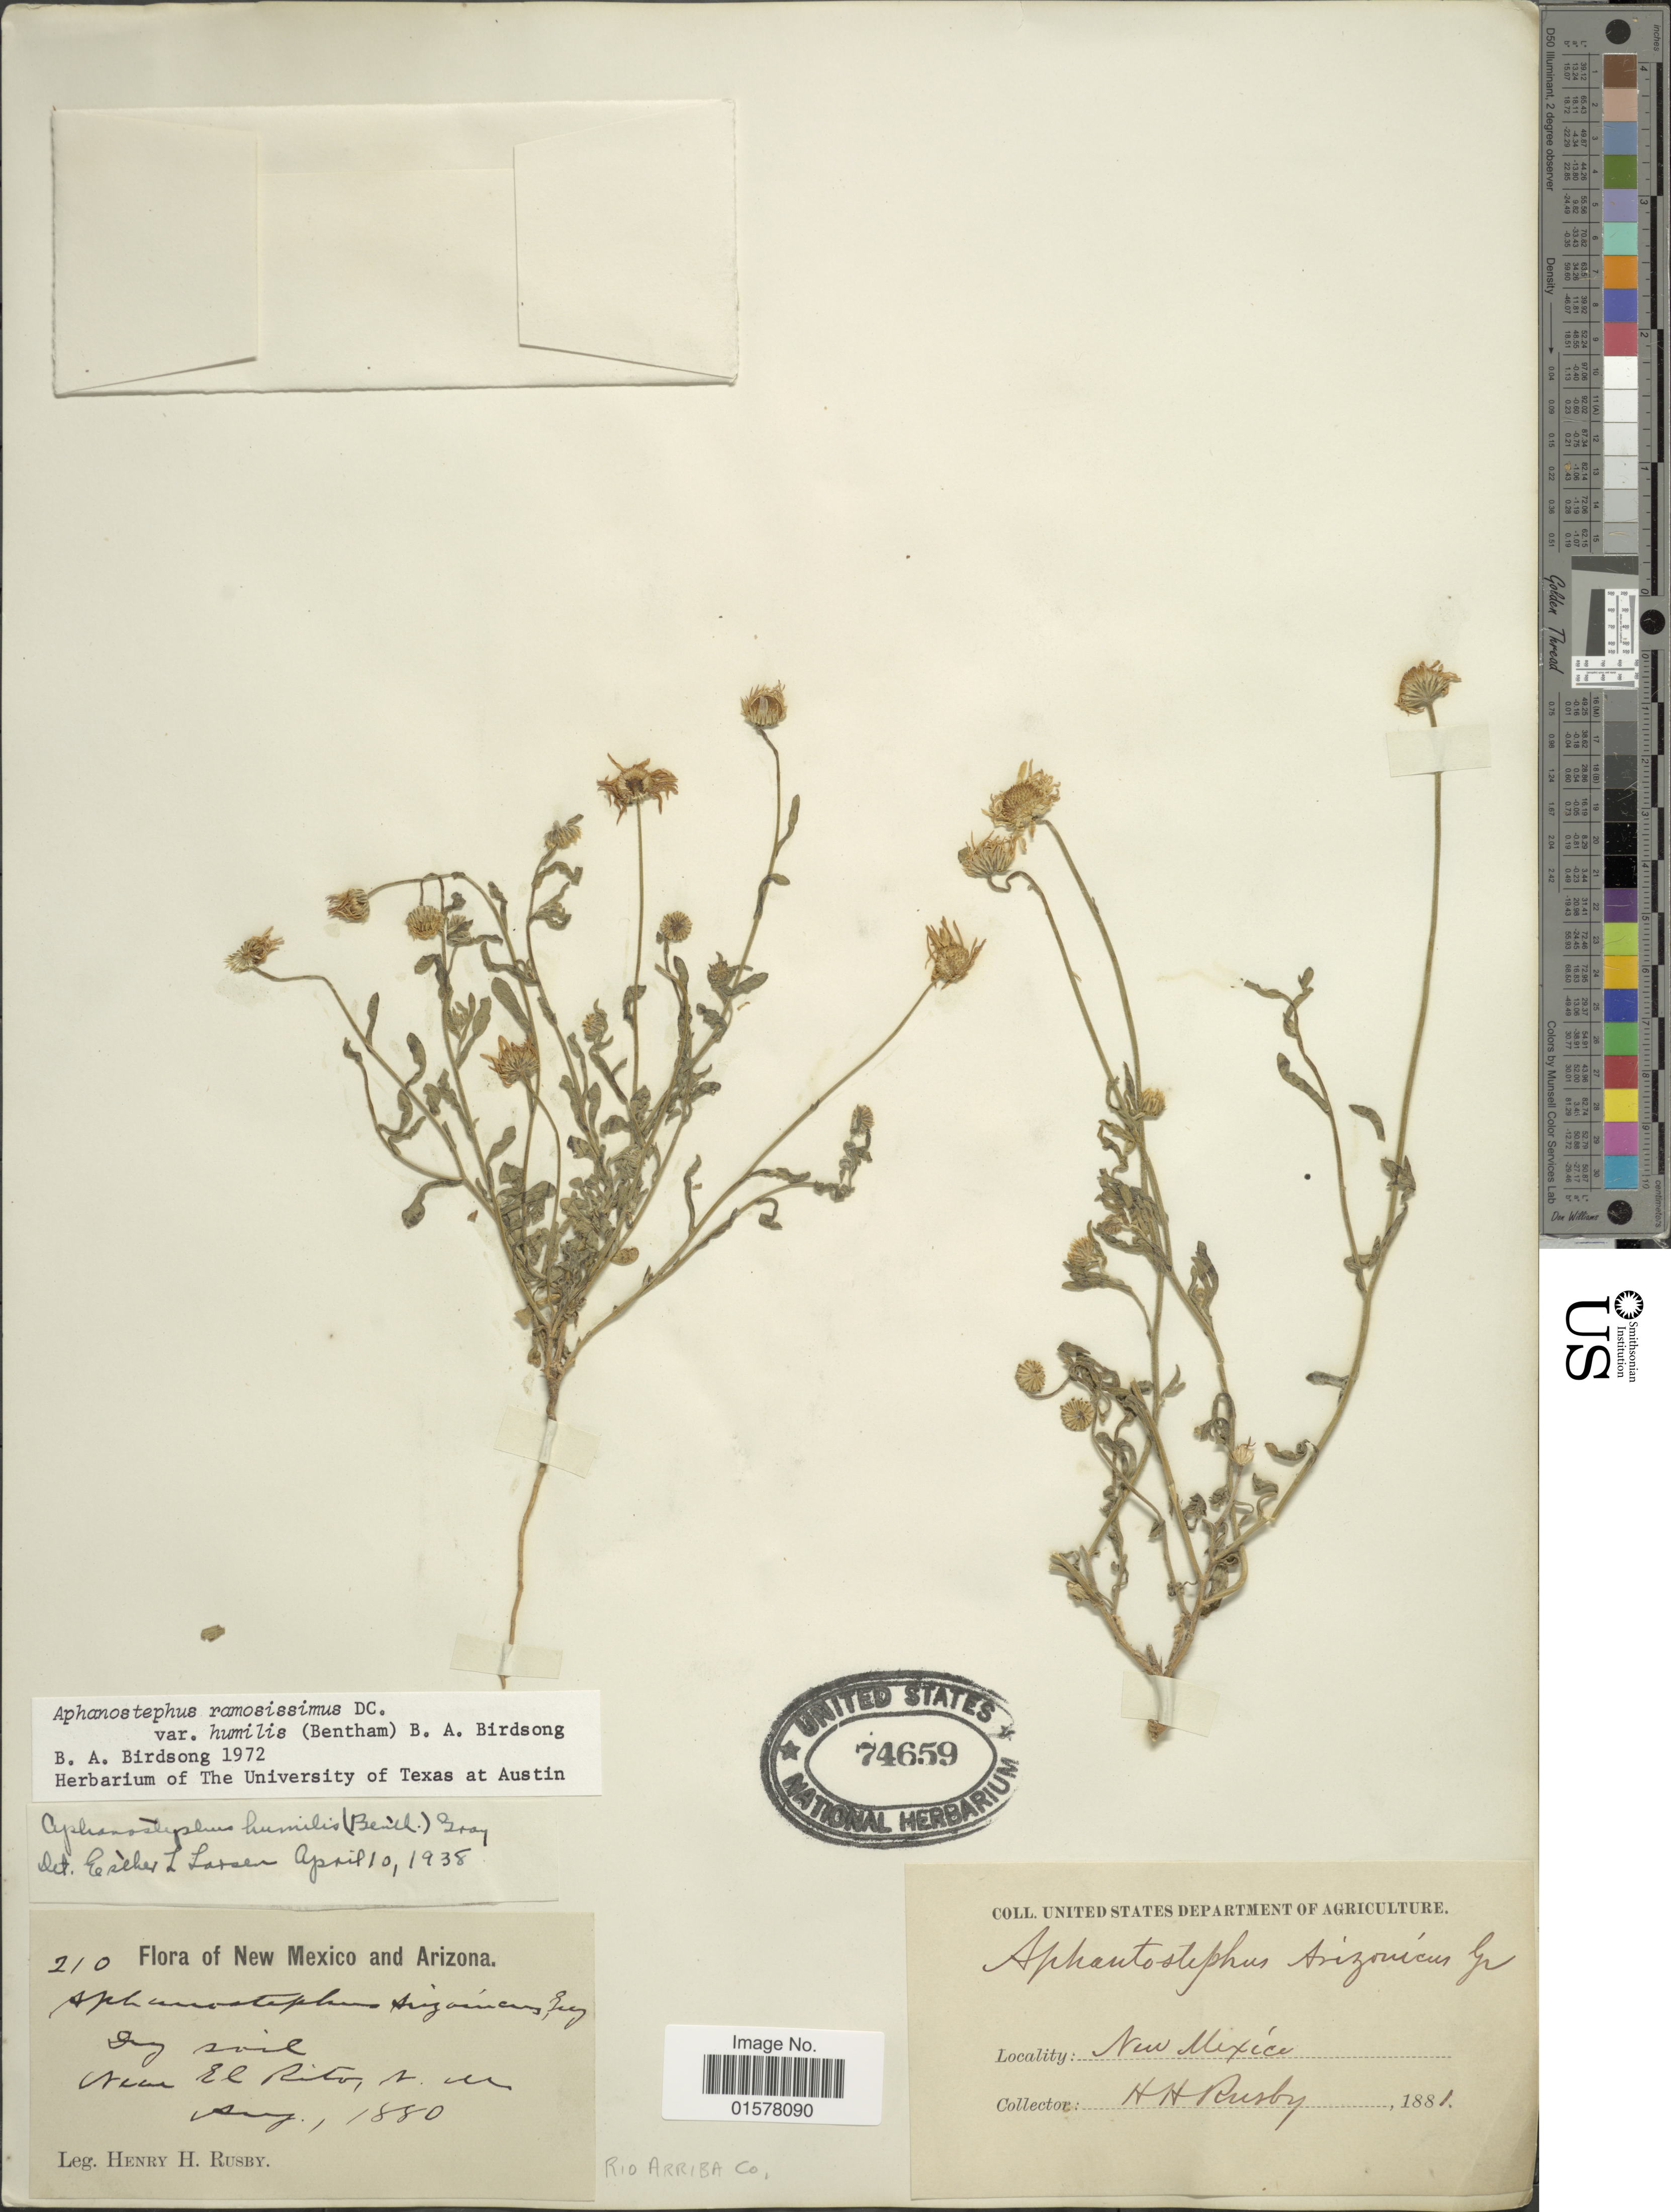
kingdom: Plantae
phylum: Tracheophyta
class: Magnoliopsida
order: Asterales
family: Asteraceae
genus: Aphanostephus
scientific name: Aphanostephus ramosissimus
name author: DC.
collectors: H. H. Rusby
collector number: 210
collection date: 1880-08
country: United States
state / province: New Mexico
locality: Near El Rito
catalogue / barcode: US 74659